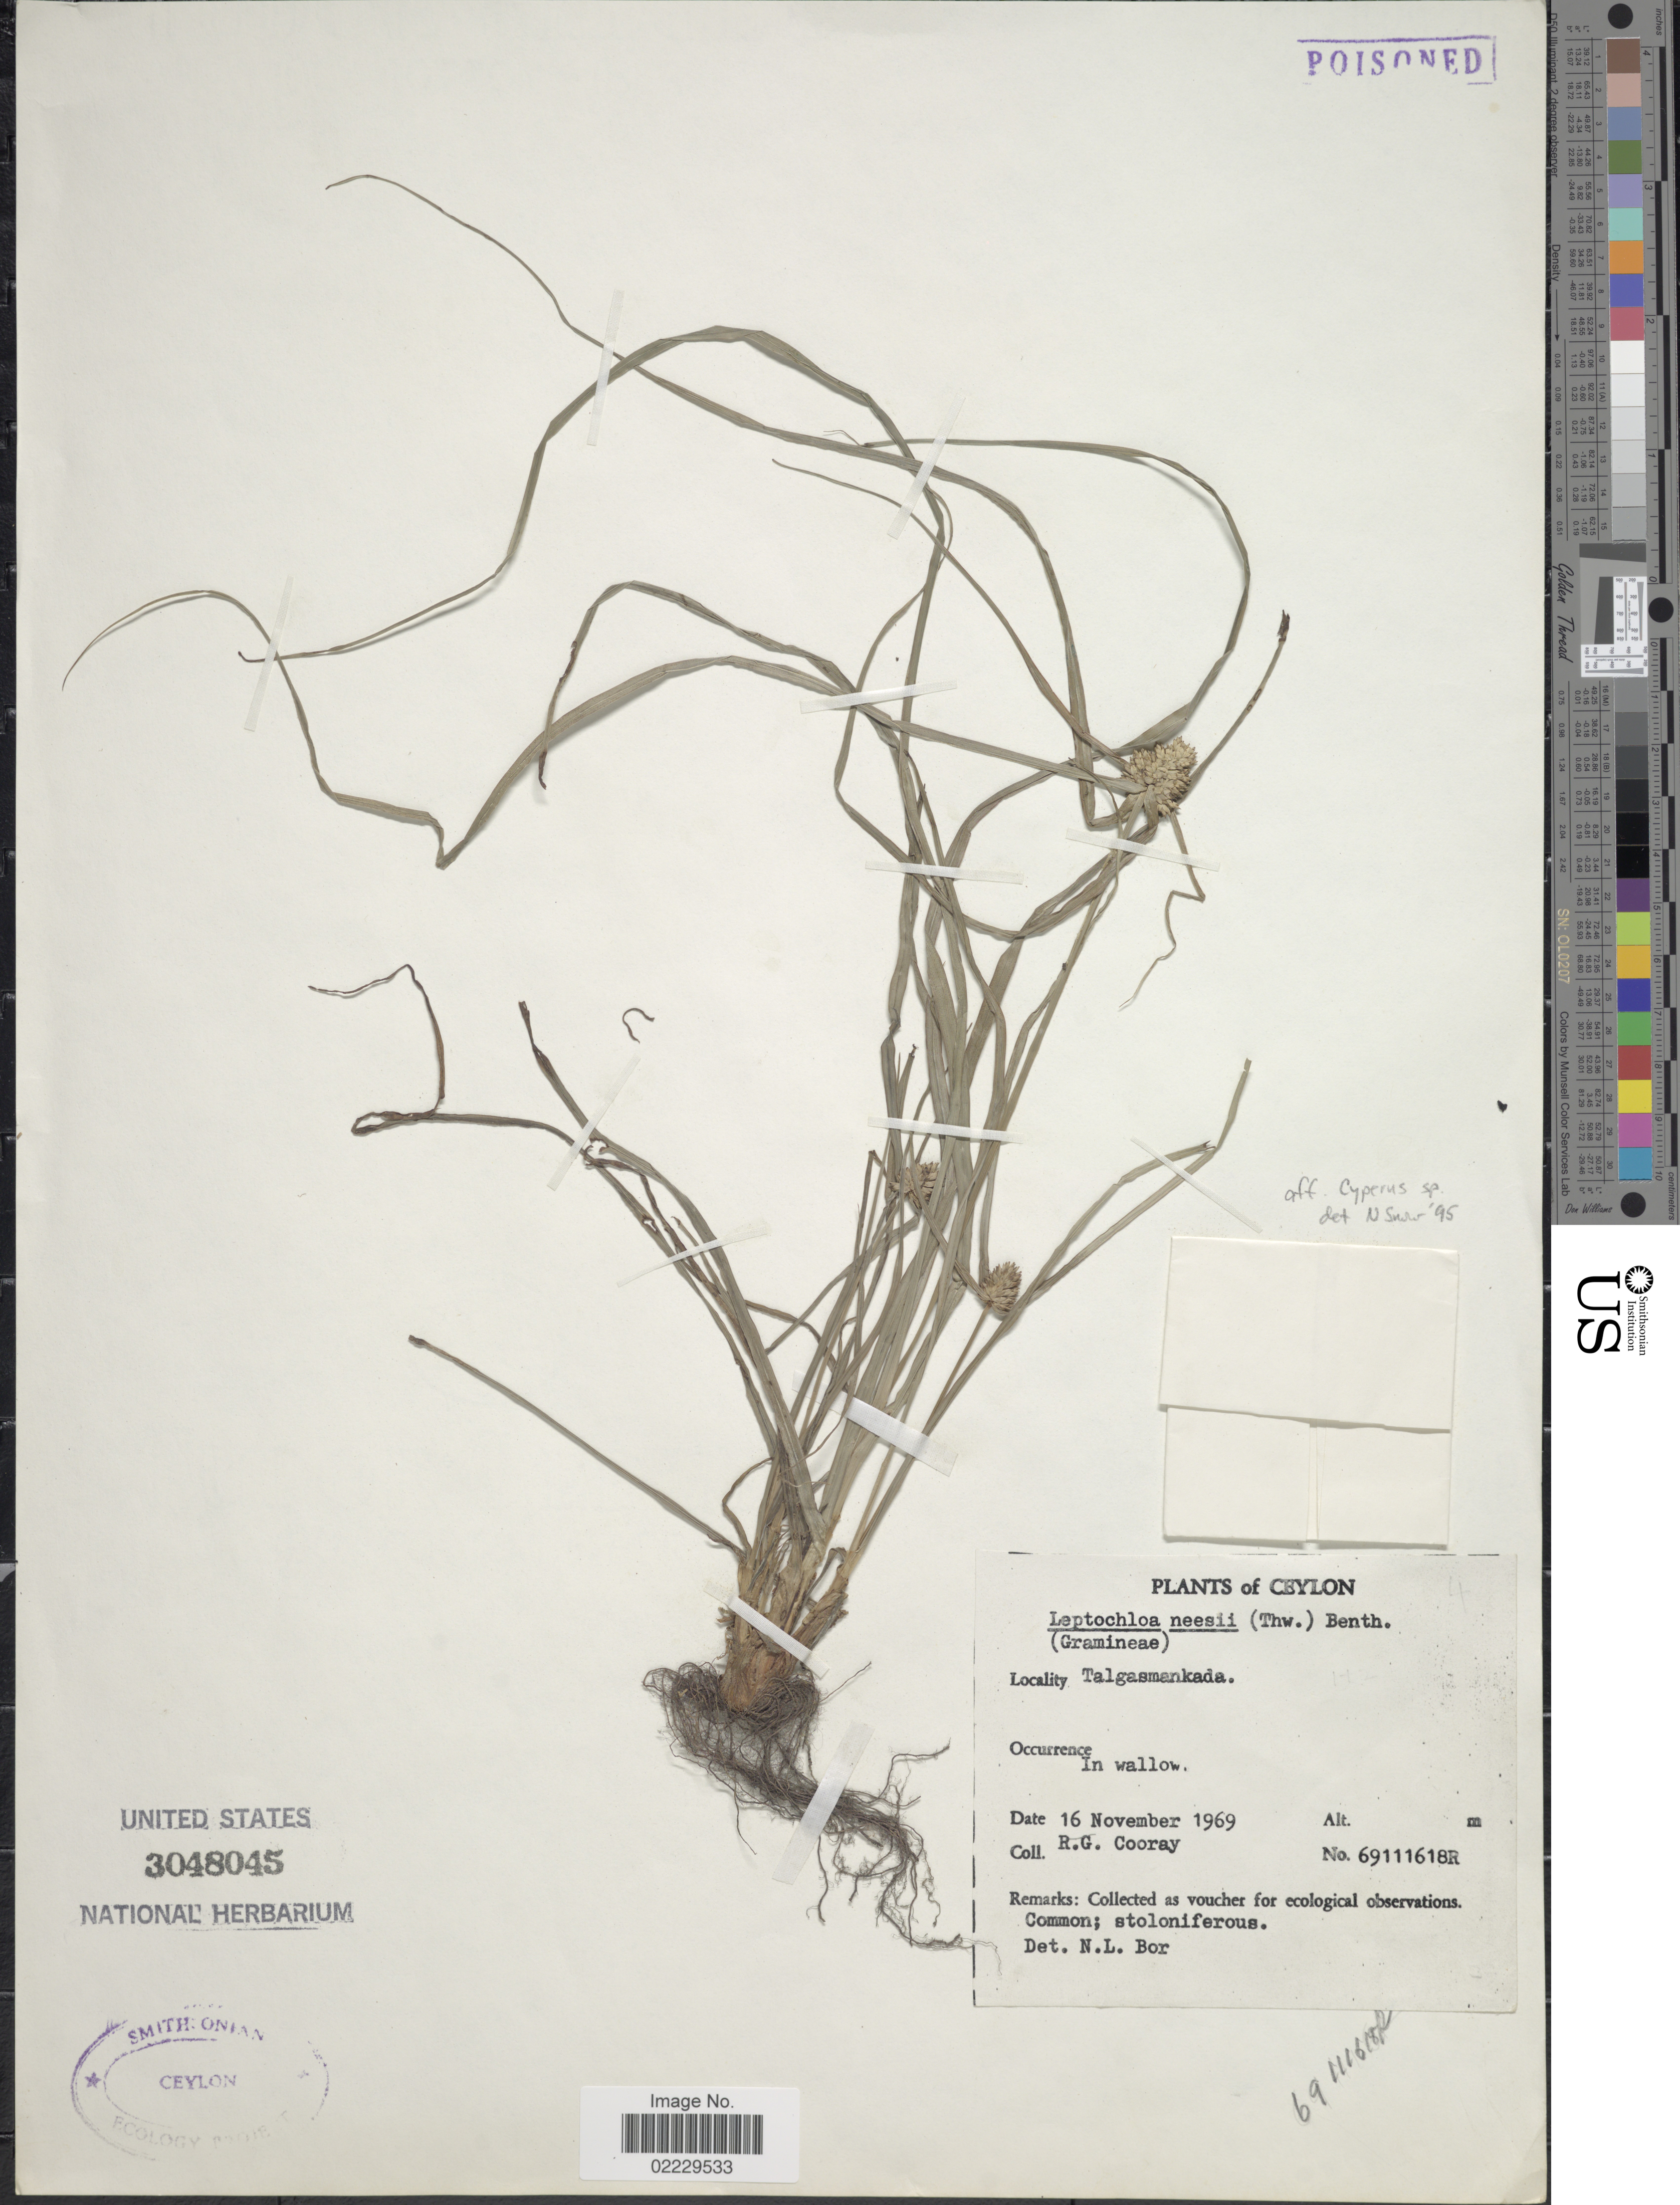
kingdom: Plantae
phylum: Tracheophyta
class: Liliopsida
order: Poales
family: Cyperaceae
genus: Cyperus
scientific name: Cyperus dubius Rottb. var. dubius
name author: Rottb.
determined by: Strong, Mark T., (BOT), Smithsonian Institution - National Museum of Natural History (UNITED STATES)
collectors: R. Cooray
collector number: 69111618R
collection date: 1969-11-16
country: Sri Lanka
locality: Ceylon, Talgasmankada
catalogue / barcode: US 3048045